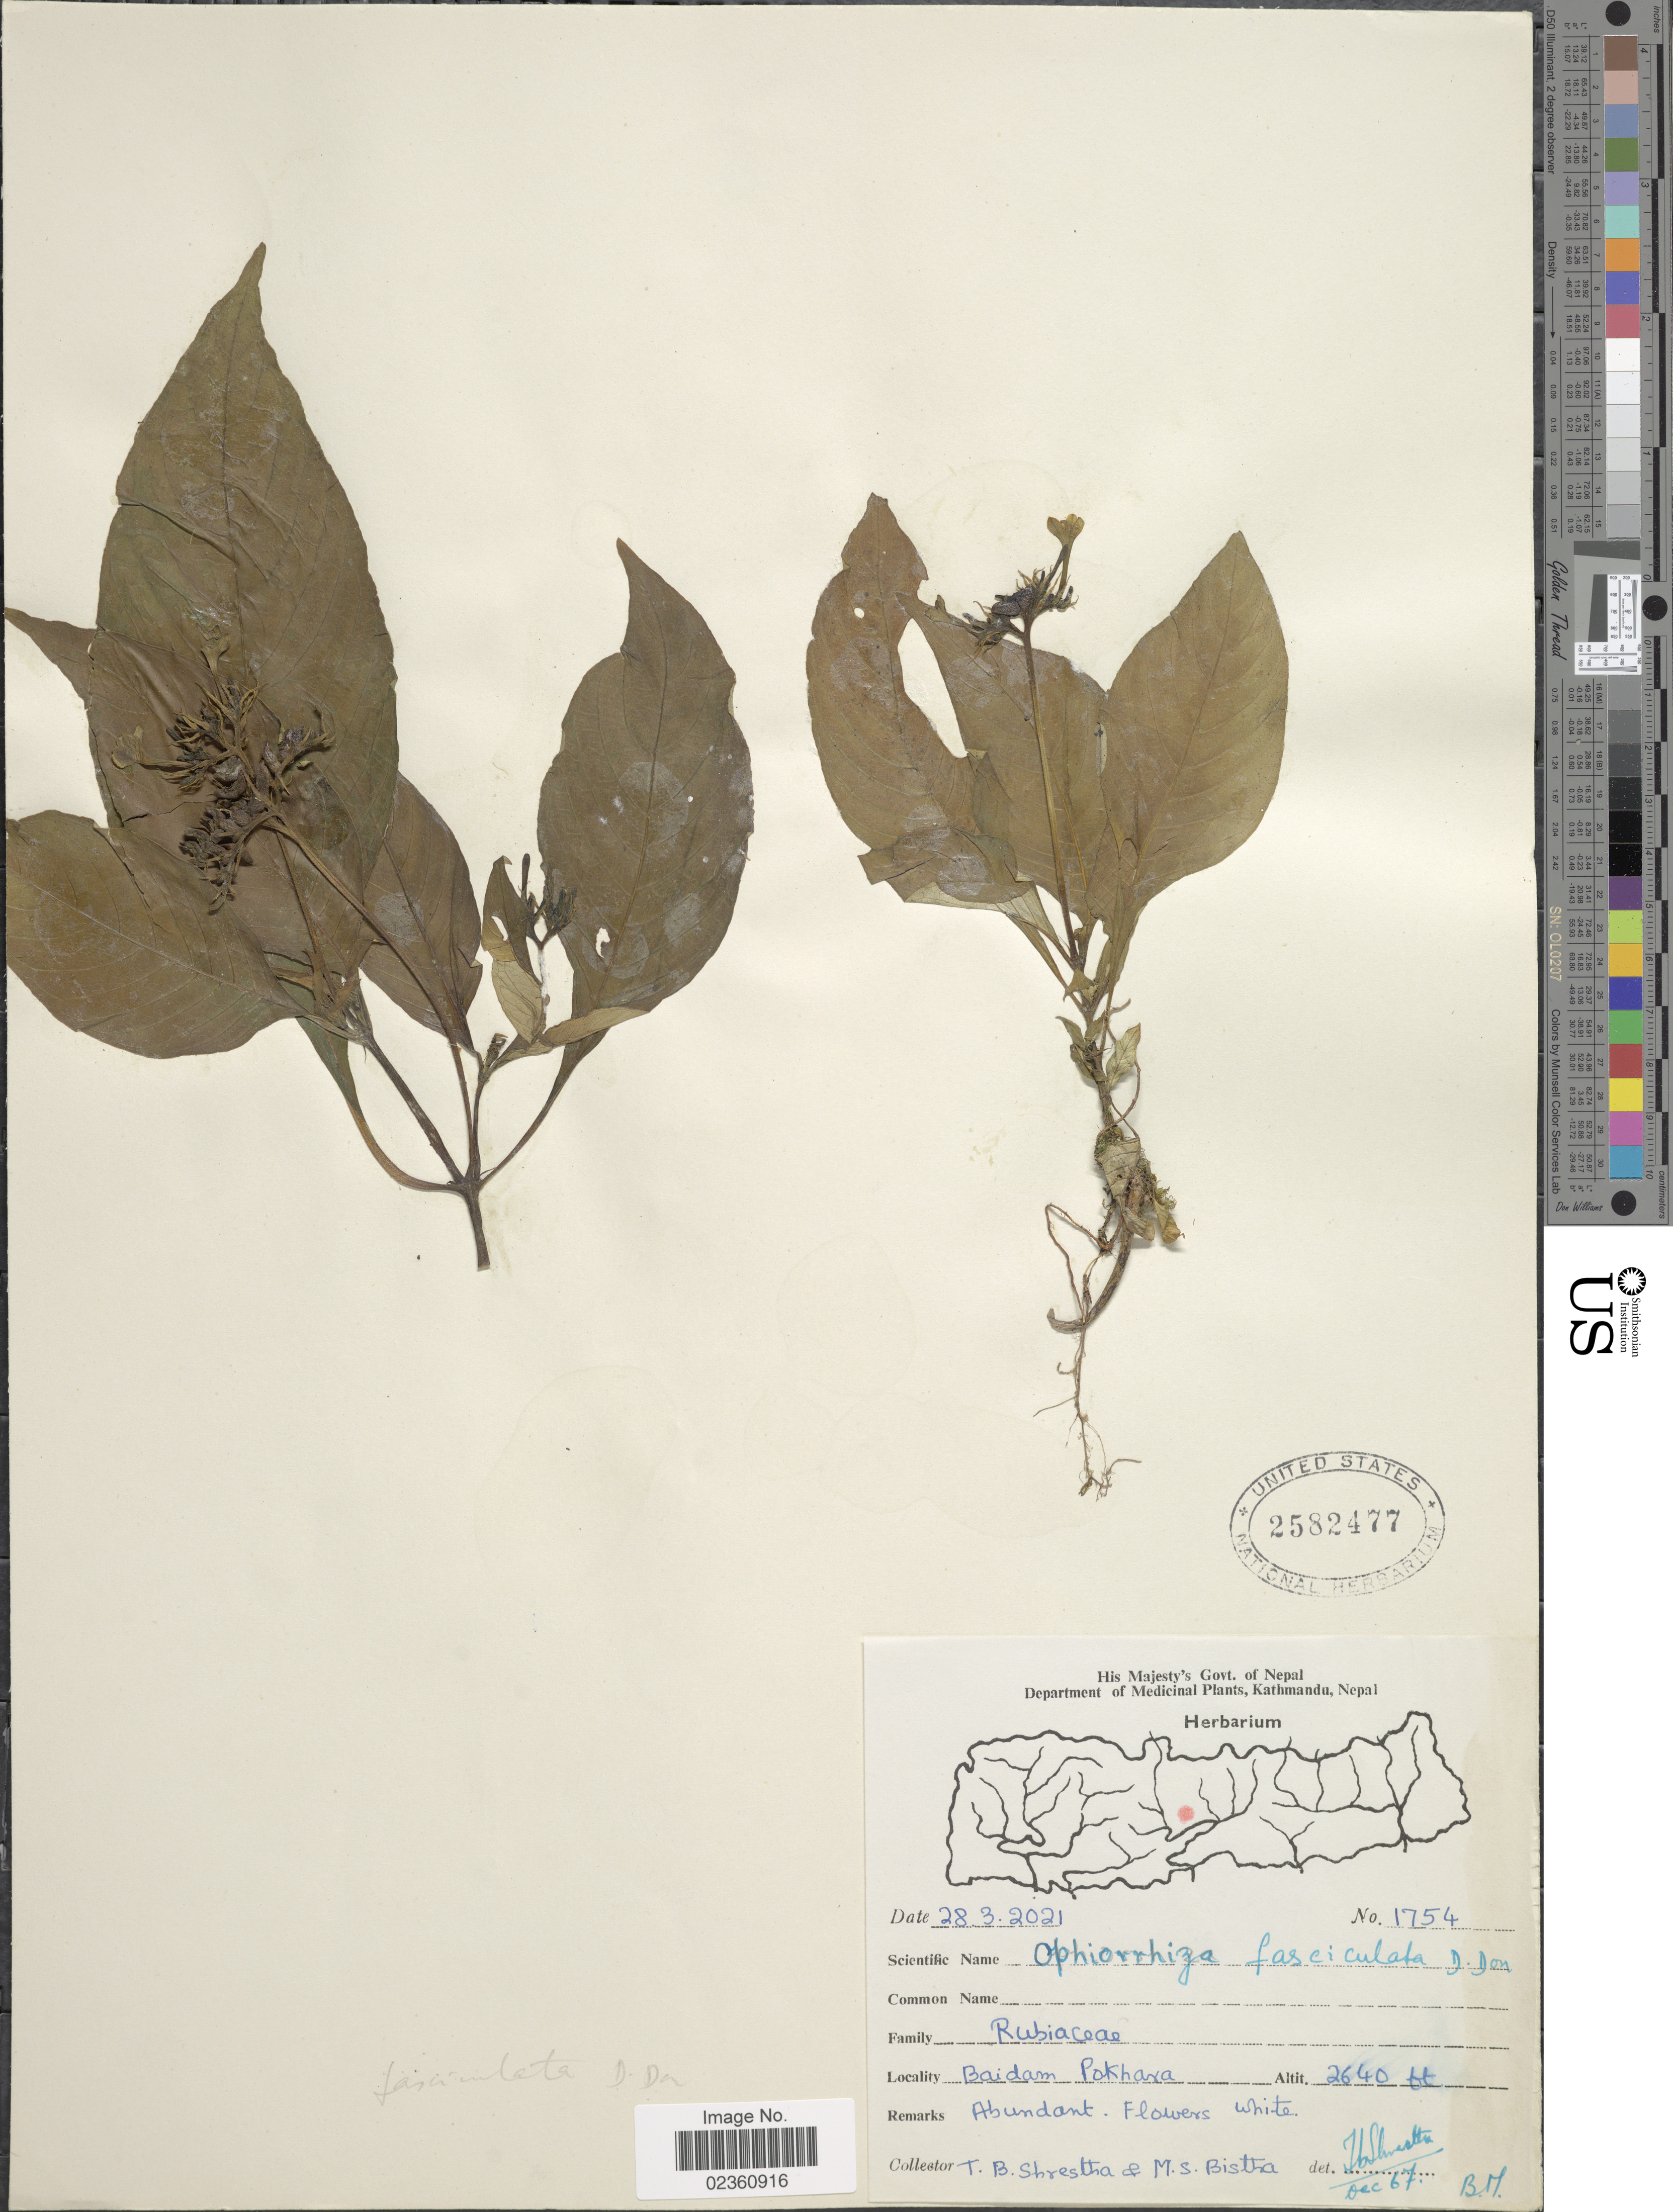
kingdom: Plantae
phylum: Tracheophyta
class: Magnoliopsida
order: Gentianales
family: Rubiaceae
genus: Ophiorrhiza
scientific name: Ophiorrhiza fasciculata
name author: D. Don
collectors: T. B. Shrestha & M. Bistha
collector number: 1754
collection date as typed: Transcribed d/m/y: 28/3/2021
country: Nepal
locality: Baidam, Pokhara, Abundant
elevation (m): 805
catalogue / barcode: US 2582477